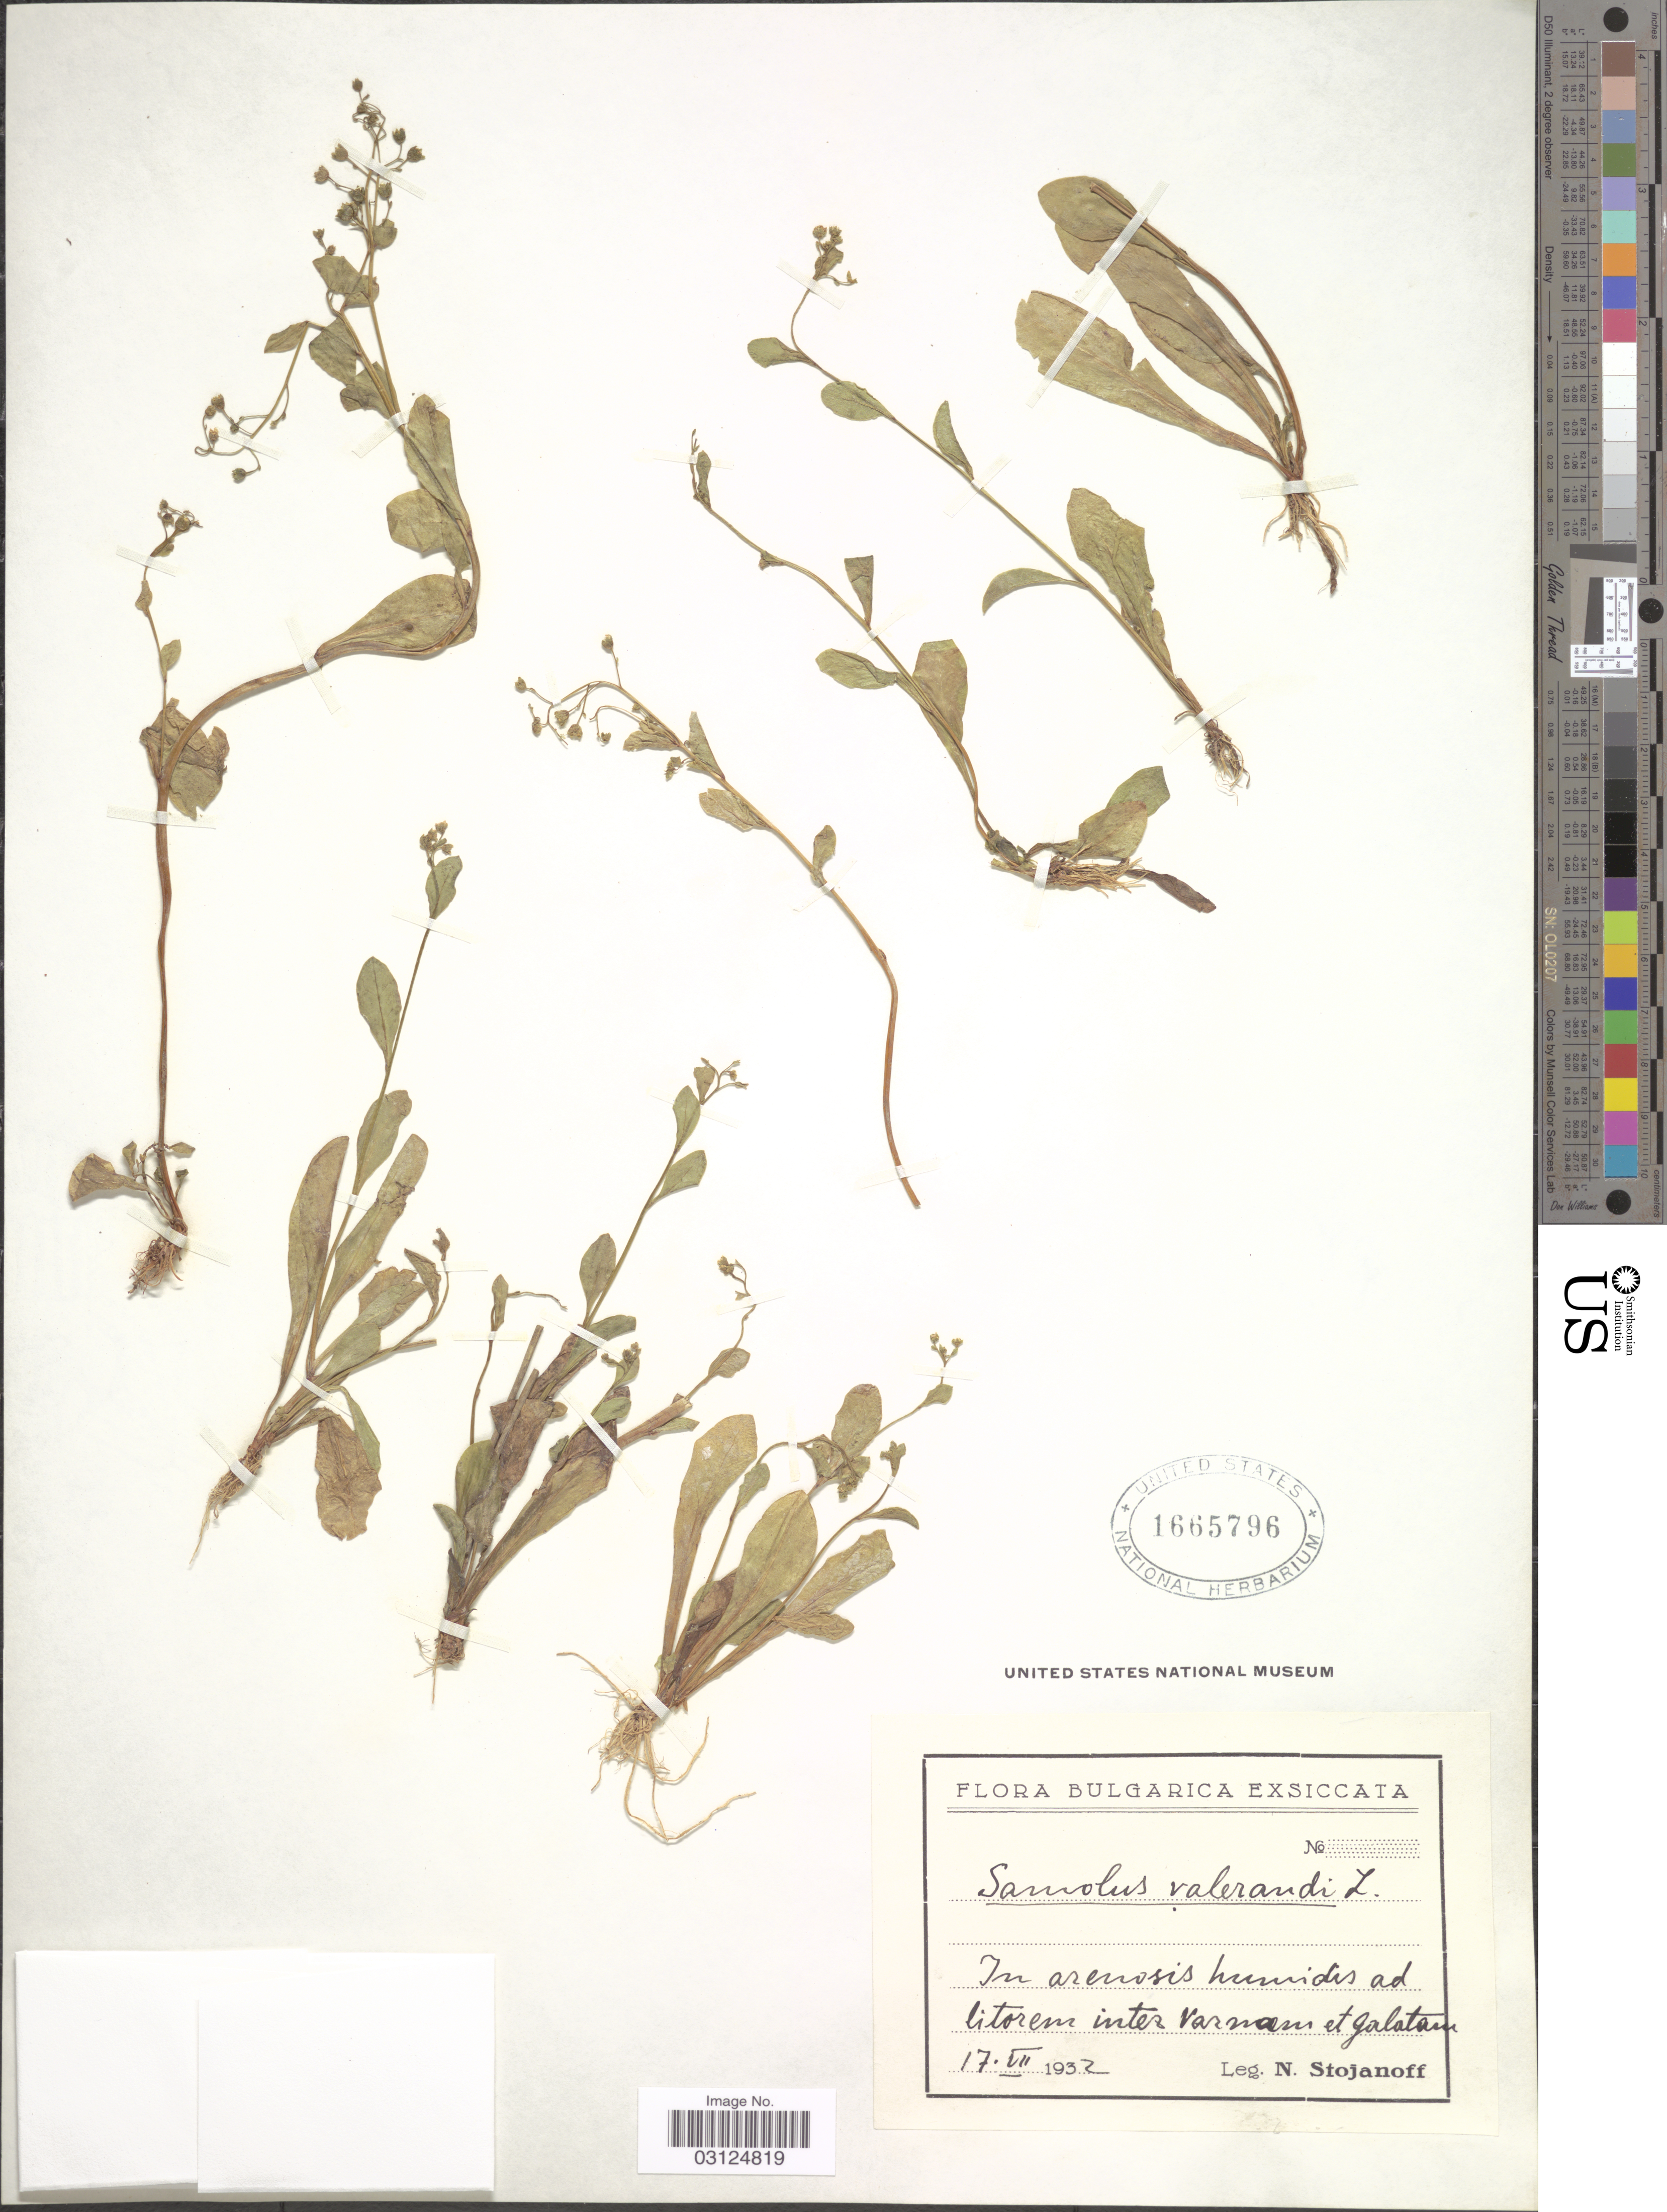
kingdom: Plantae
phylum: Tracheophyta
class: Magnoliopsida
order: Ericales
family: Primulaceae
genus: Samolus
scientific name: Samolus valerandi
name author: L.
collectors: N. Stojanoff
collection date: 1932-07-17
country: Bulgaria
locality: Inter Varnam et Galatam.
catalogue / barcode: US 1665796